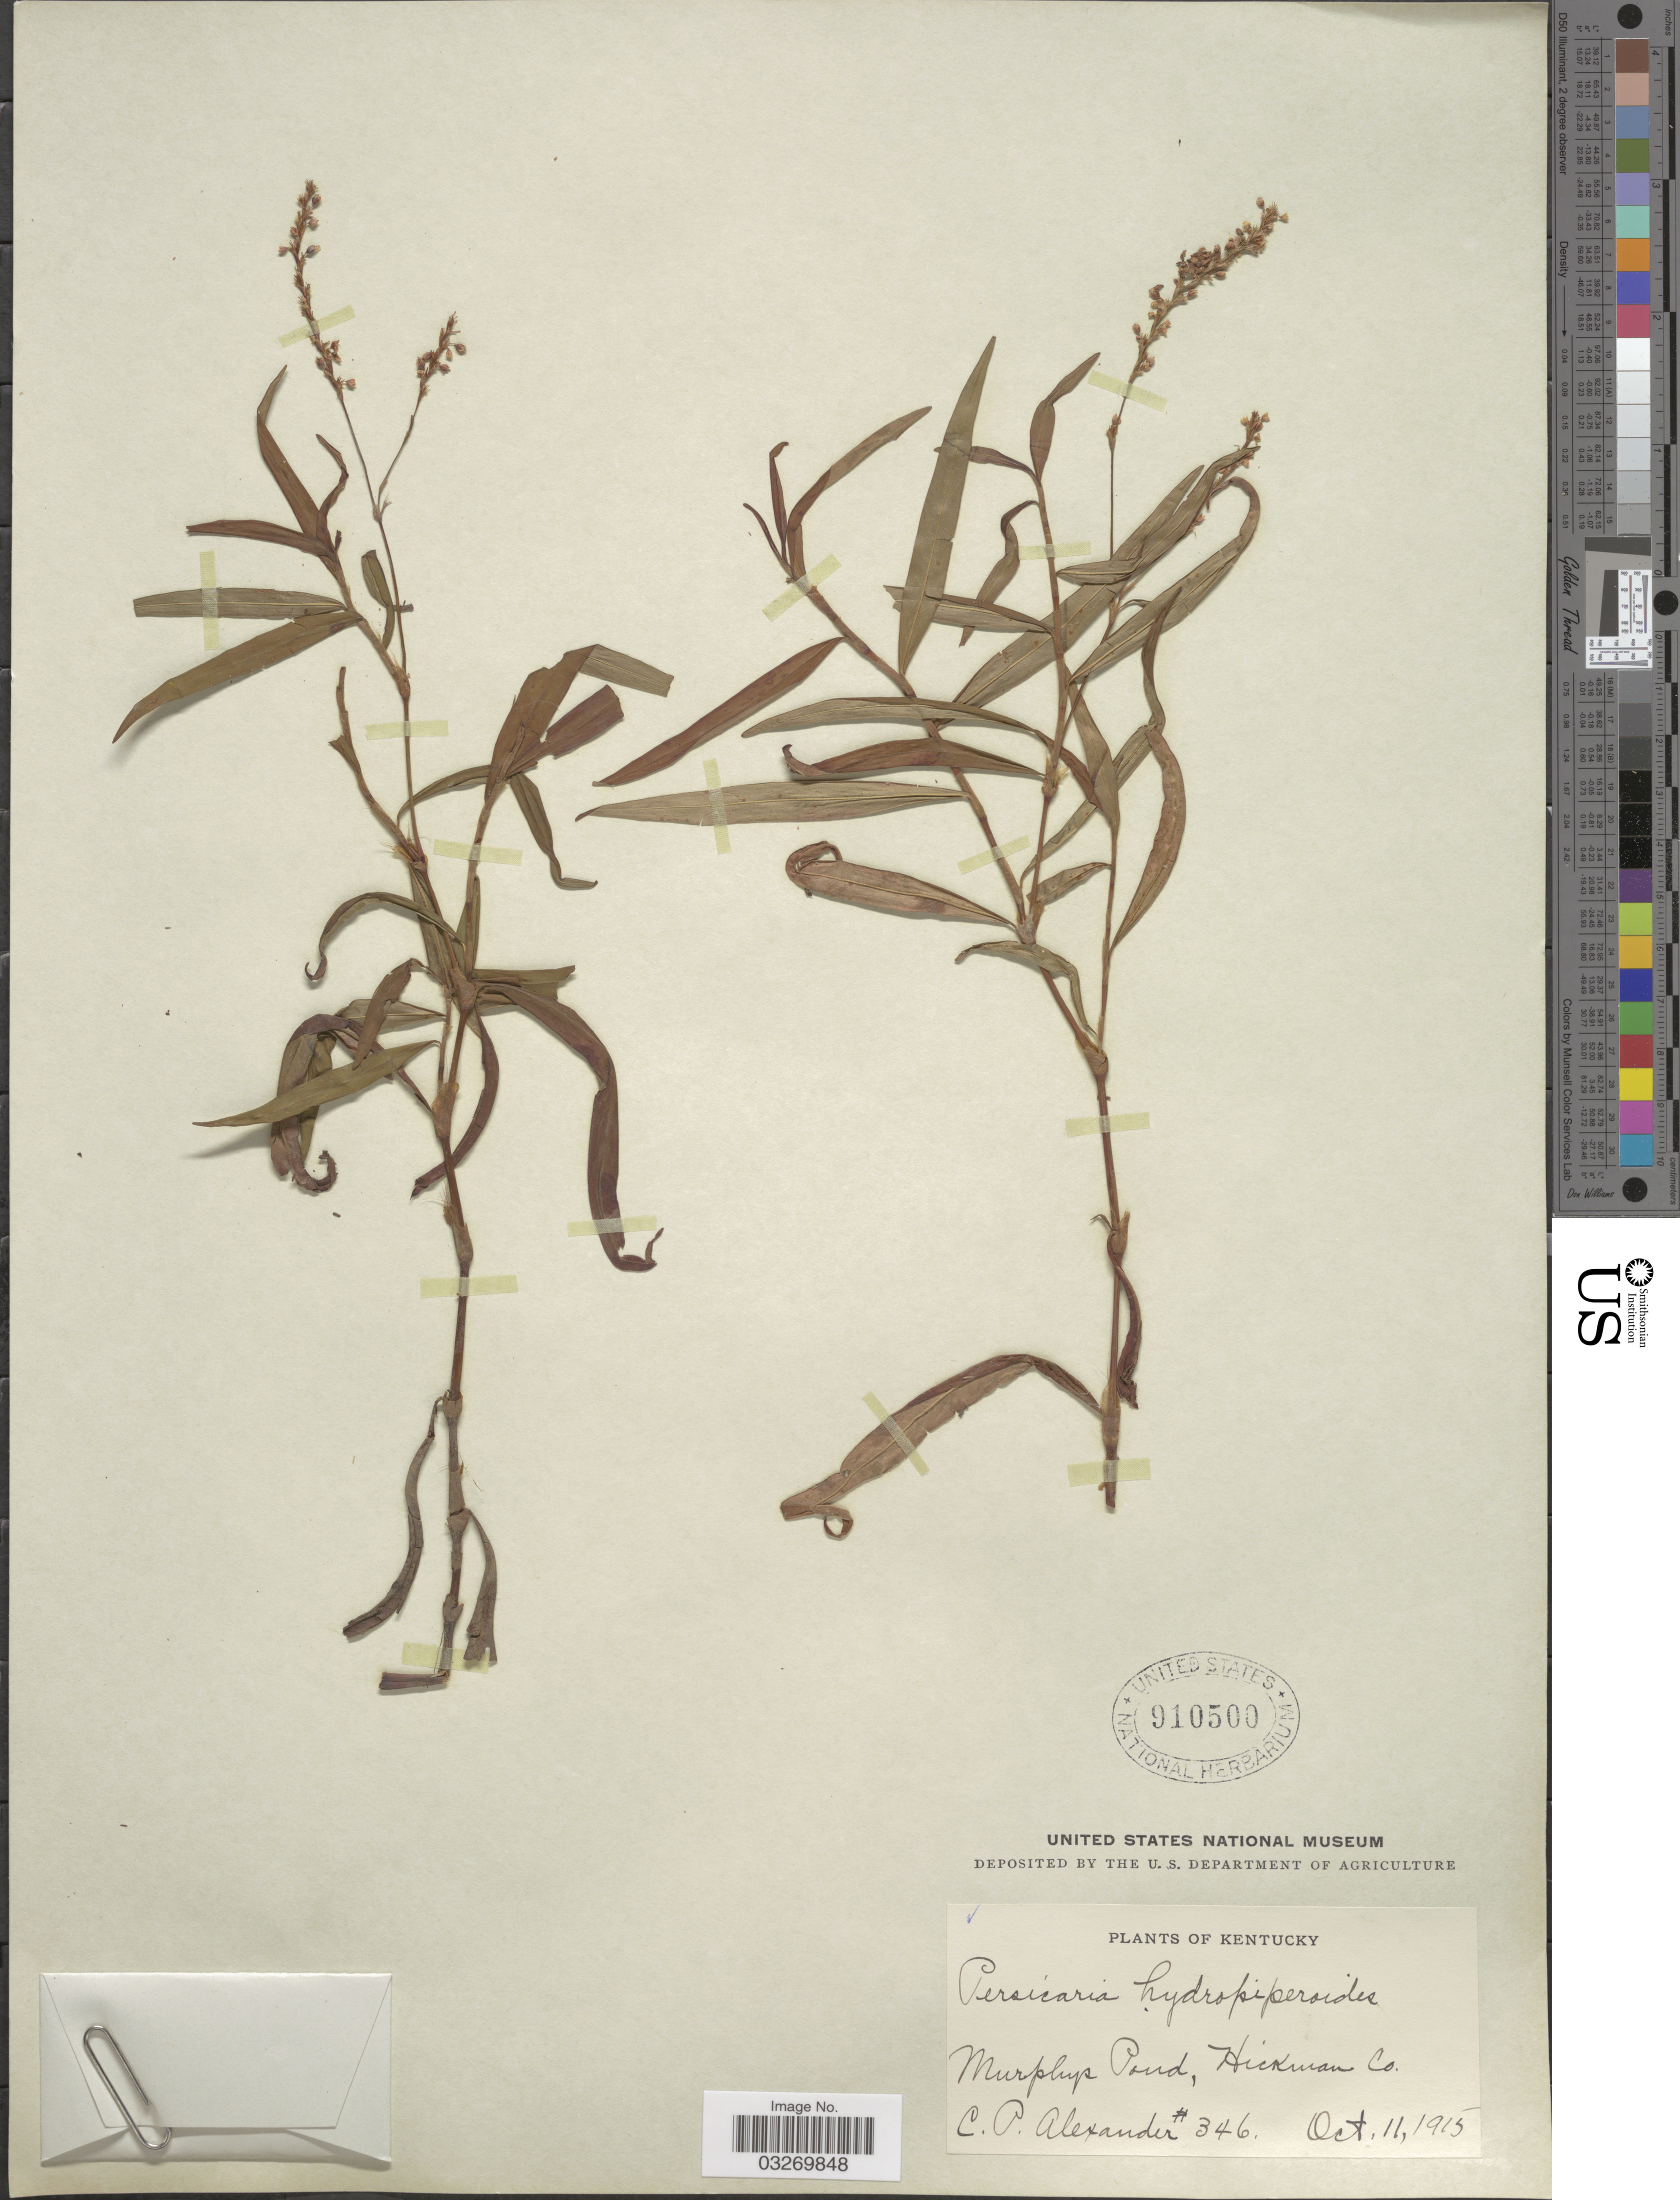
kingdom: Plantae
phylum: Tracheophyta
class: Magnoliopsida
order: Caryophyllales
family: Polygonaceae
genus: Persicaria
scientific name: Persicaria hydropiperoides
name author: (Michx.) Small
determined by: Atha, D. E.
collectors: C. P. Alexander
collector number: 346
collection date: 1915-10-11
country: United States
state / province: Kentucky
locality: Murphys Pond, Hickman Co.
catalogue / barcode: US 910500